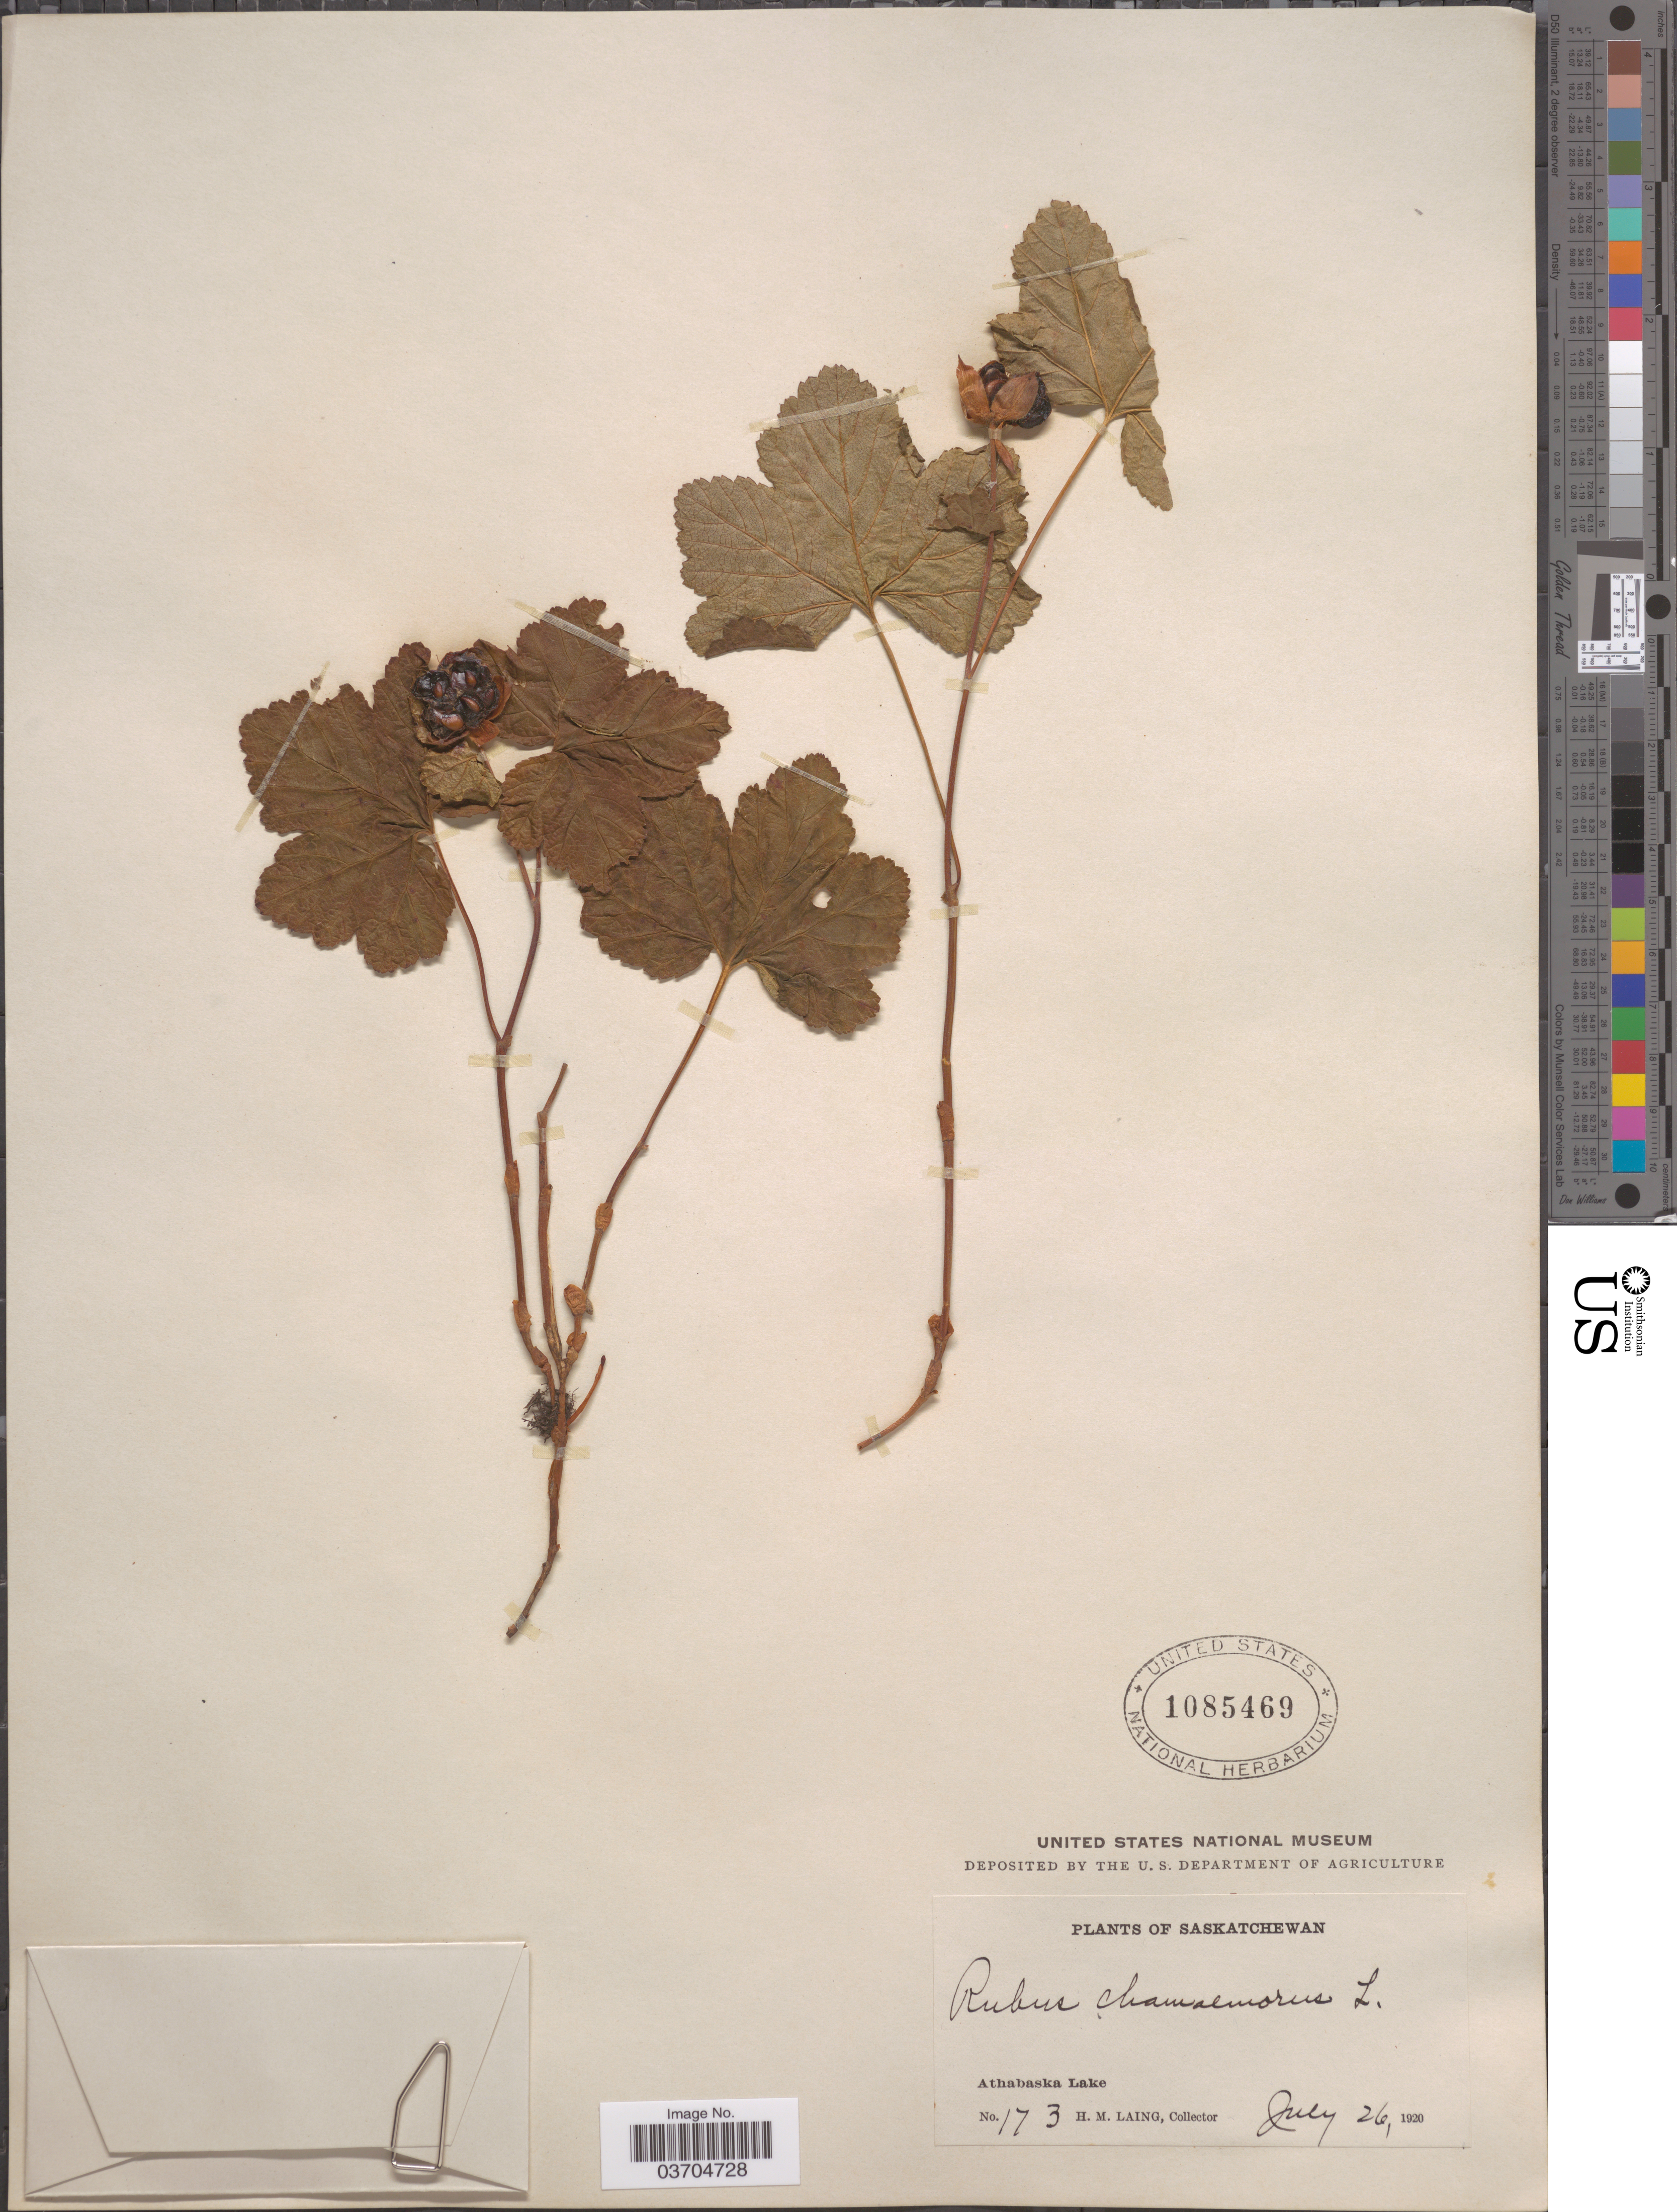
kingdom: Plantae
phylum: Tracheophyta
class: Magnoliopsida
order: Rosales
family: Rosaceae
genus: Rubus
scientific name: Rubus chamaemorus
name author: L.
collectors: H. Laing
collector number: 173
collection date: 1920-07-26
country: Canada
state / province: Saskatchewan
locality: Athabaska Lake.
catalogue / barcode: US 1085469